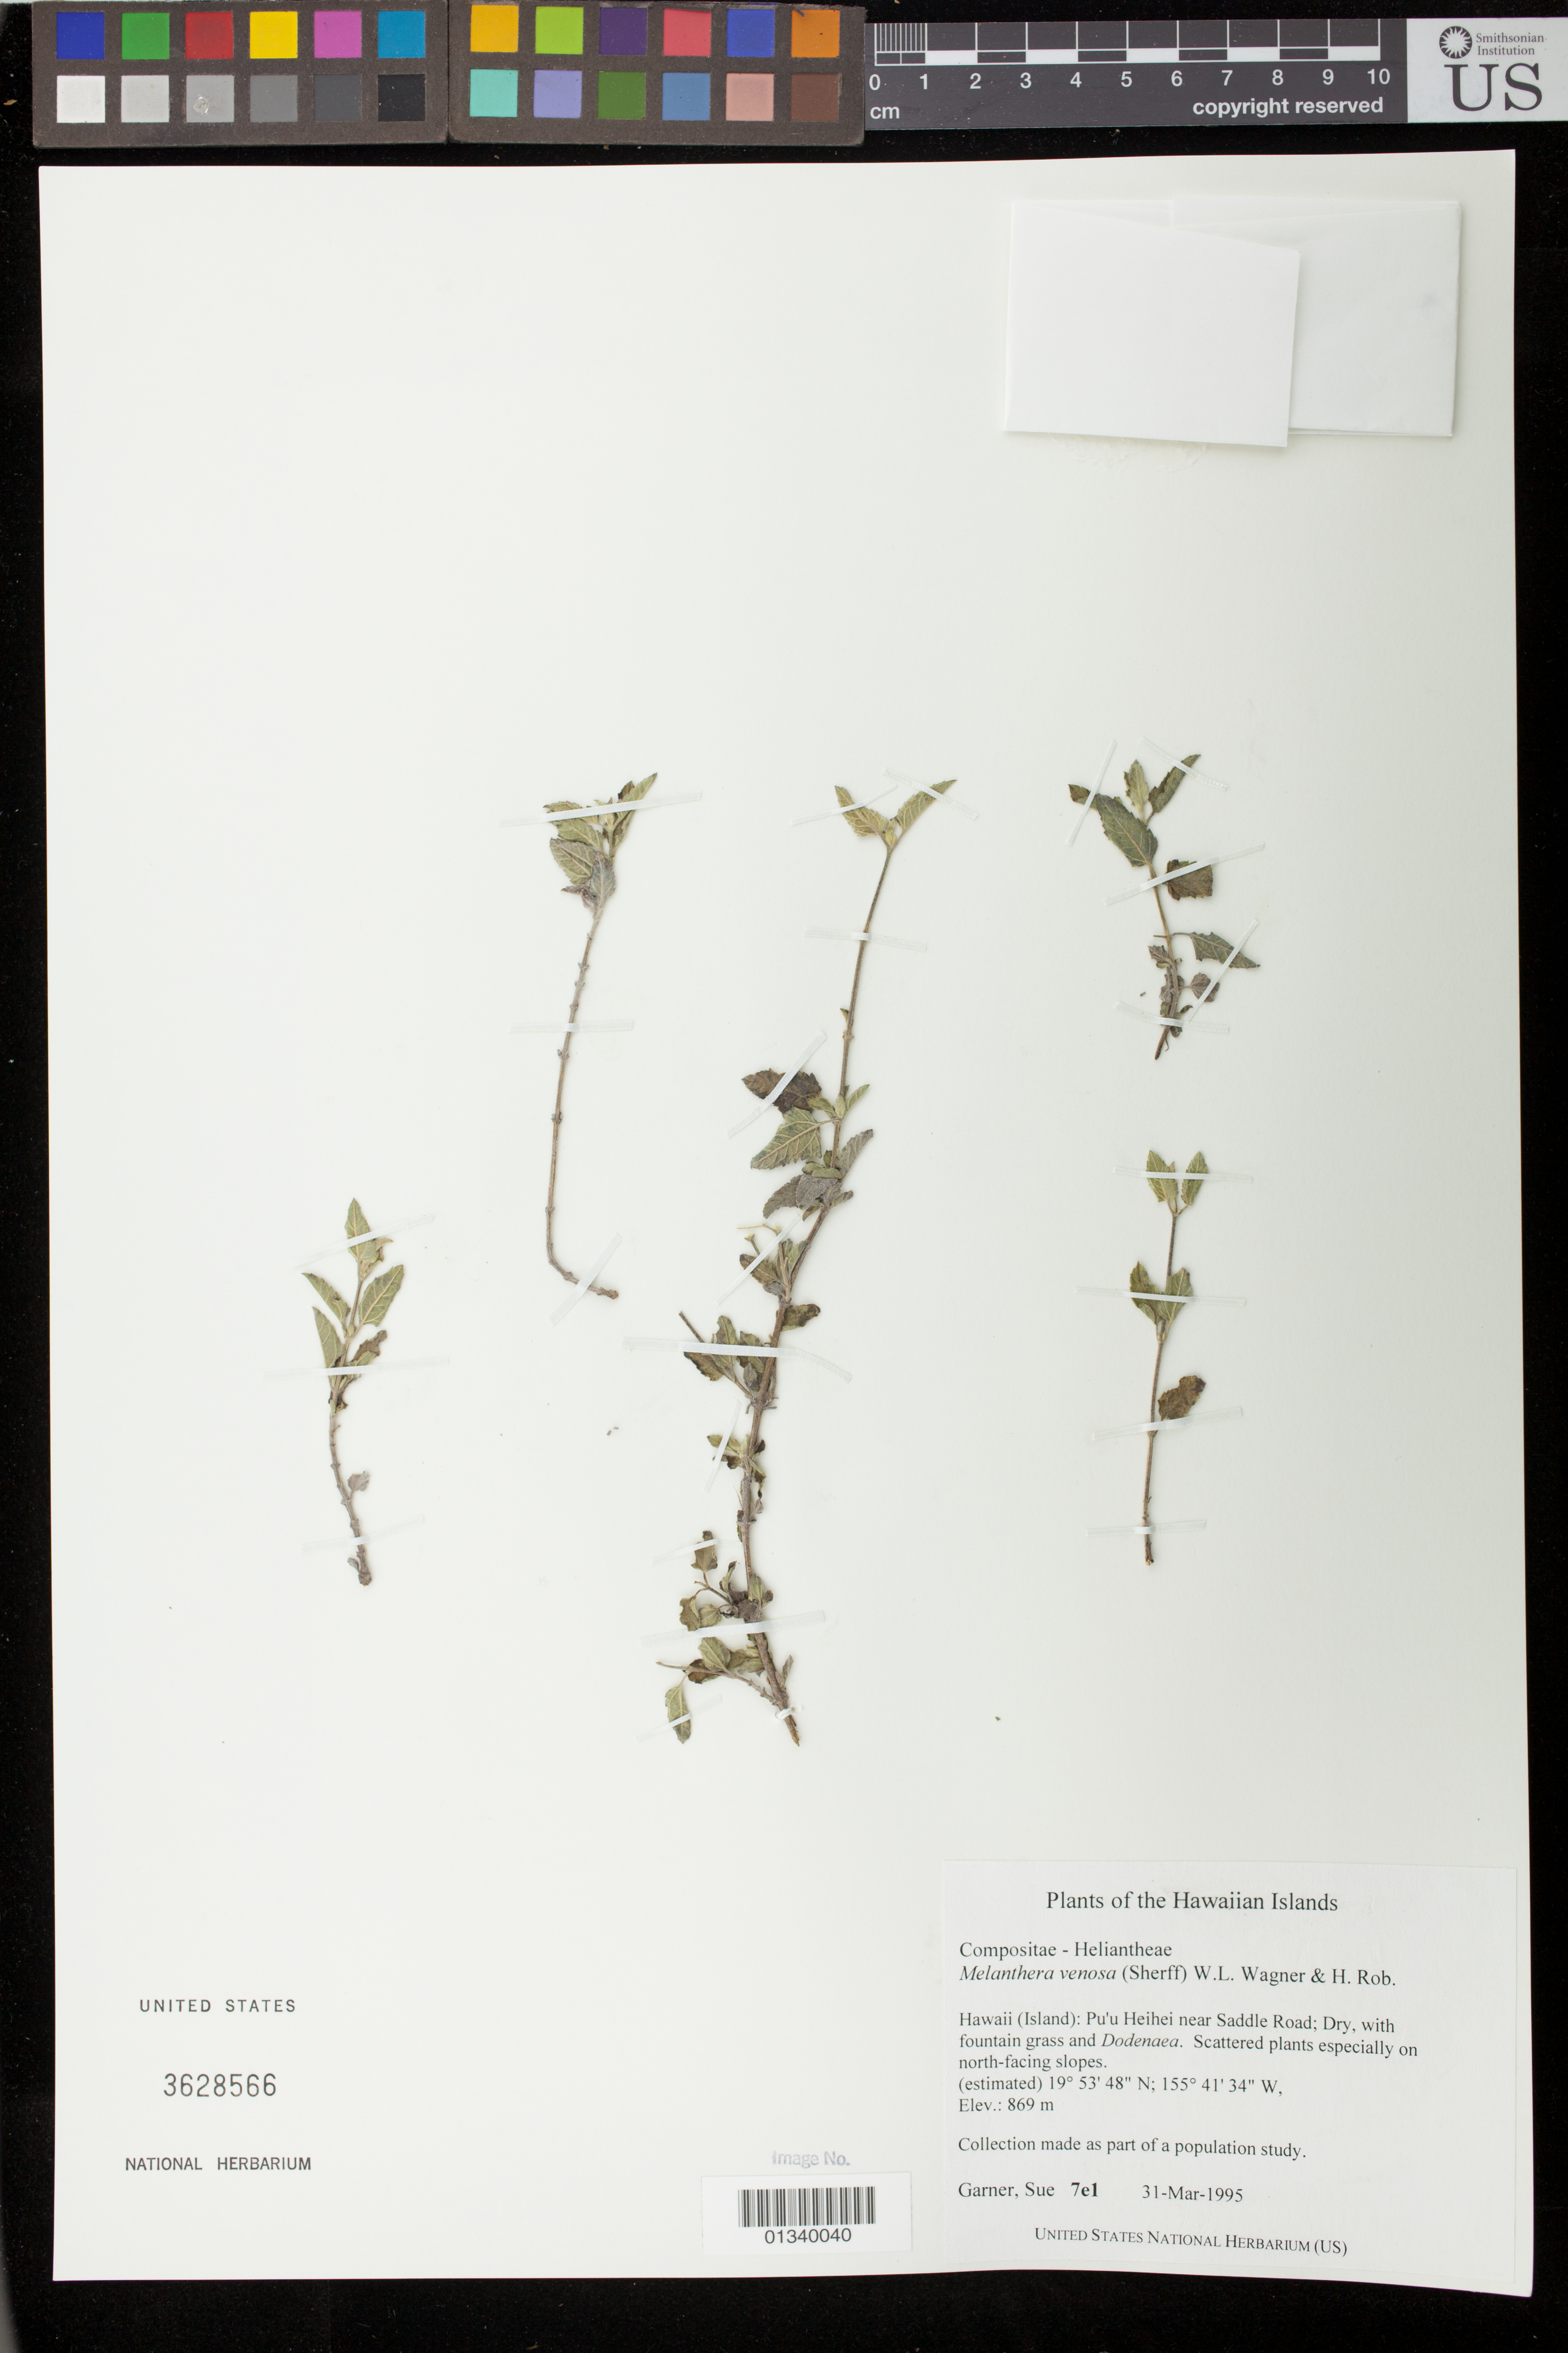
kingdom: Plantae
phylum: Tracheophyta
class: Magnoliopsida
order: Asterales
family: Asteraceae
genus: Wollastonia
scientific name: Wollastonia venosa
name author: (Sherff) Orchard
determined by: Wagner, W. L., (BOT), Smithsonian Institution - National Museum of Natural History (UNITED STATES)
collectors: S. Garner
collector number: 7e1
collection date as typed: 31 March 1995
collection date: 1995-03-31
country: United States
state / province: Hawaii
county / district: Hawaii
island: Hawaii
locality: Pu'u Heihei near Saddle Road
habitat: Dry with fountain grass and Dodenaea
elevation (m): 869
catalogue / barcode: US 3628566